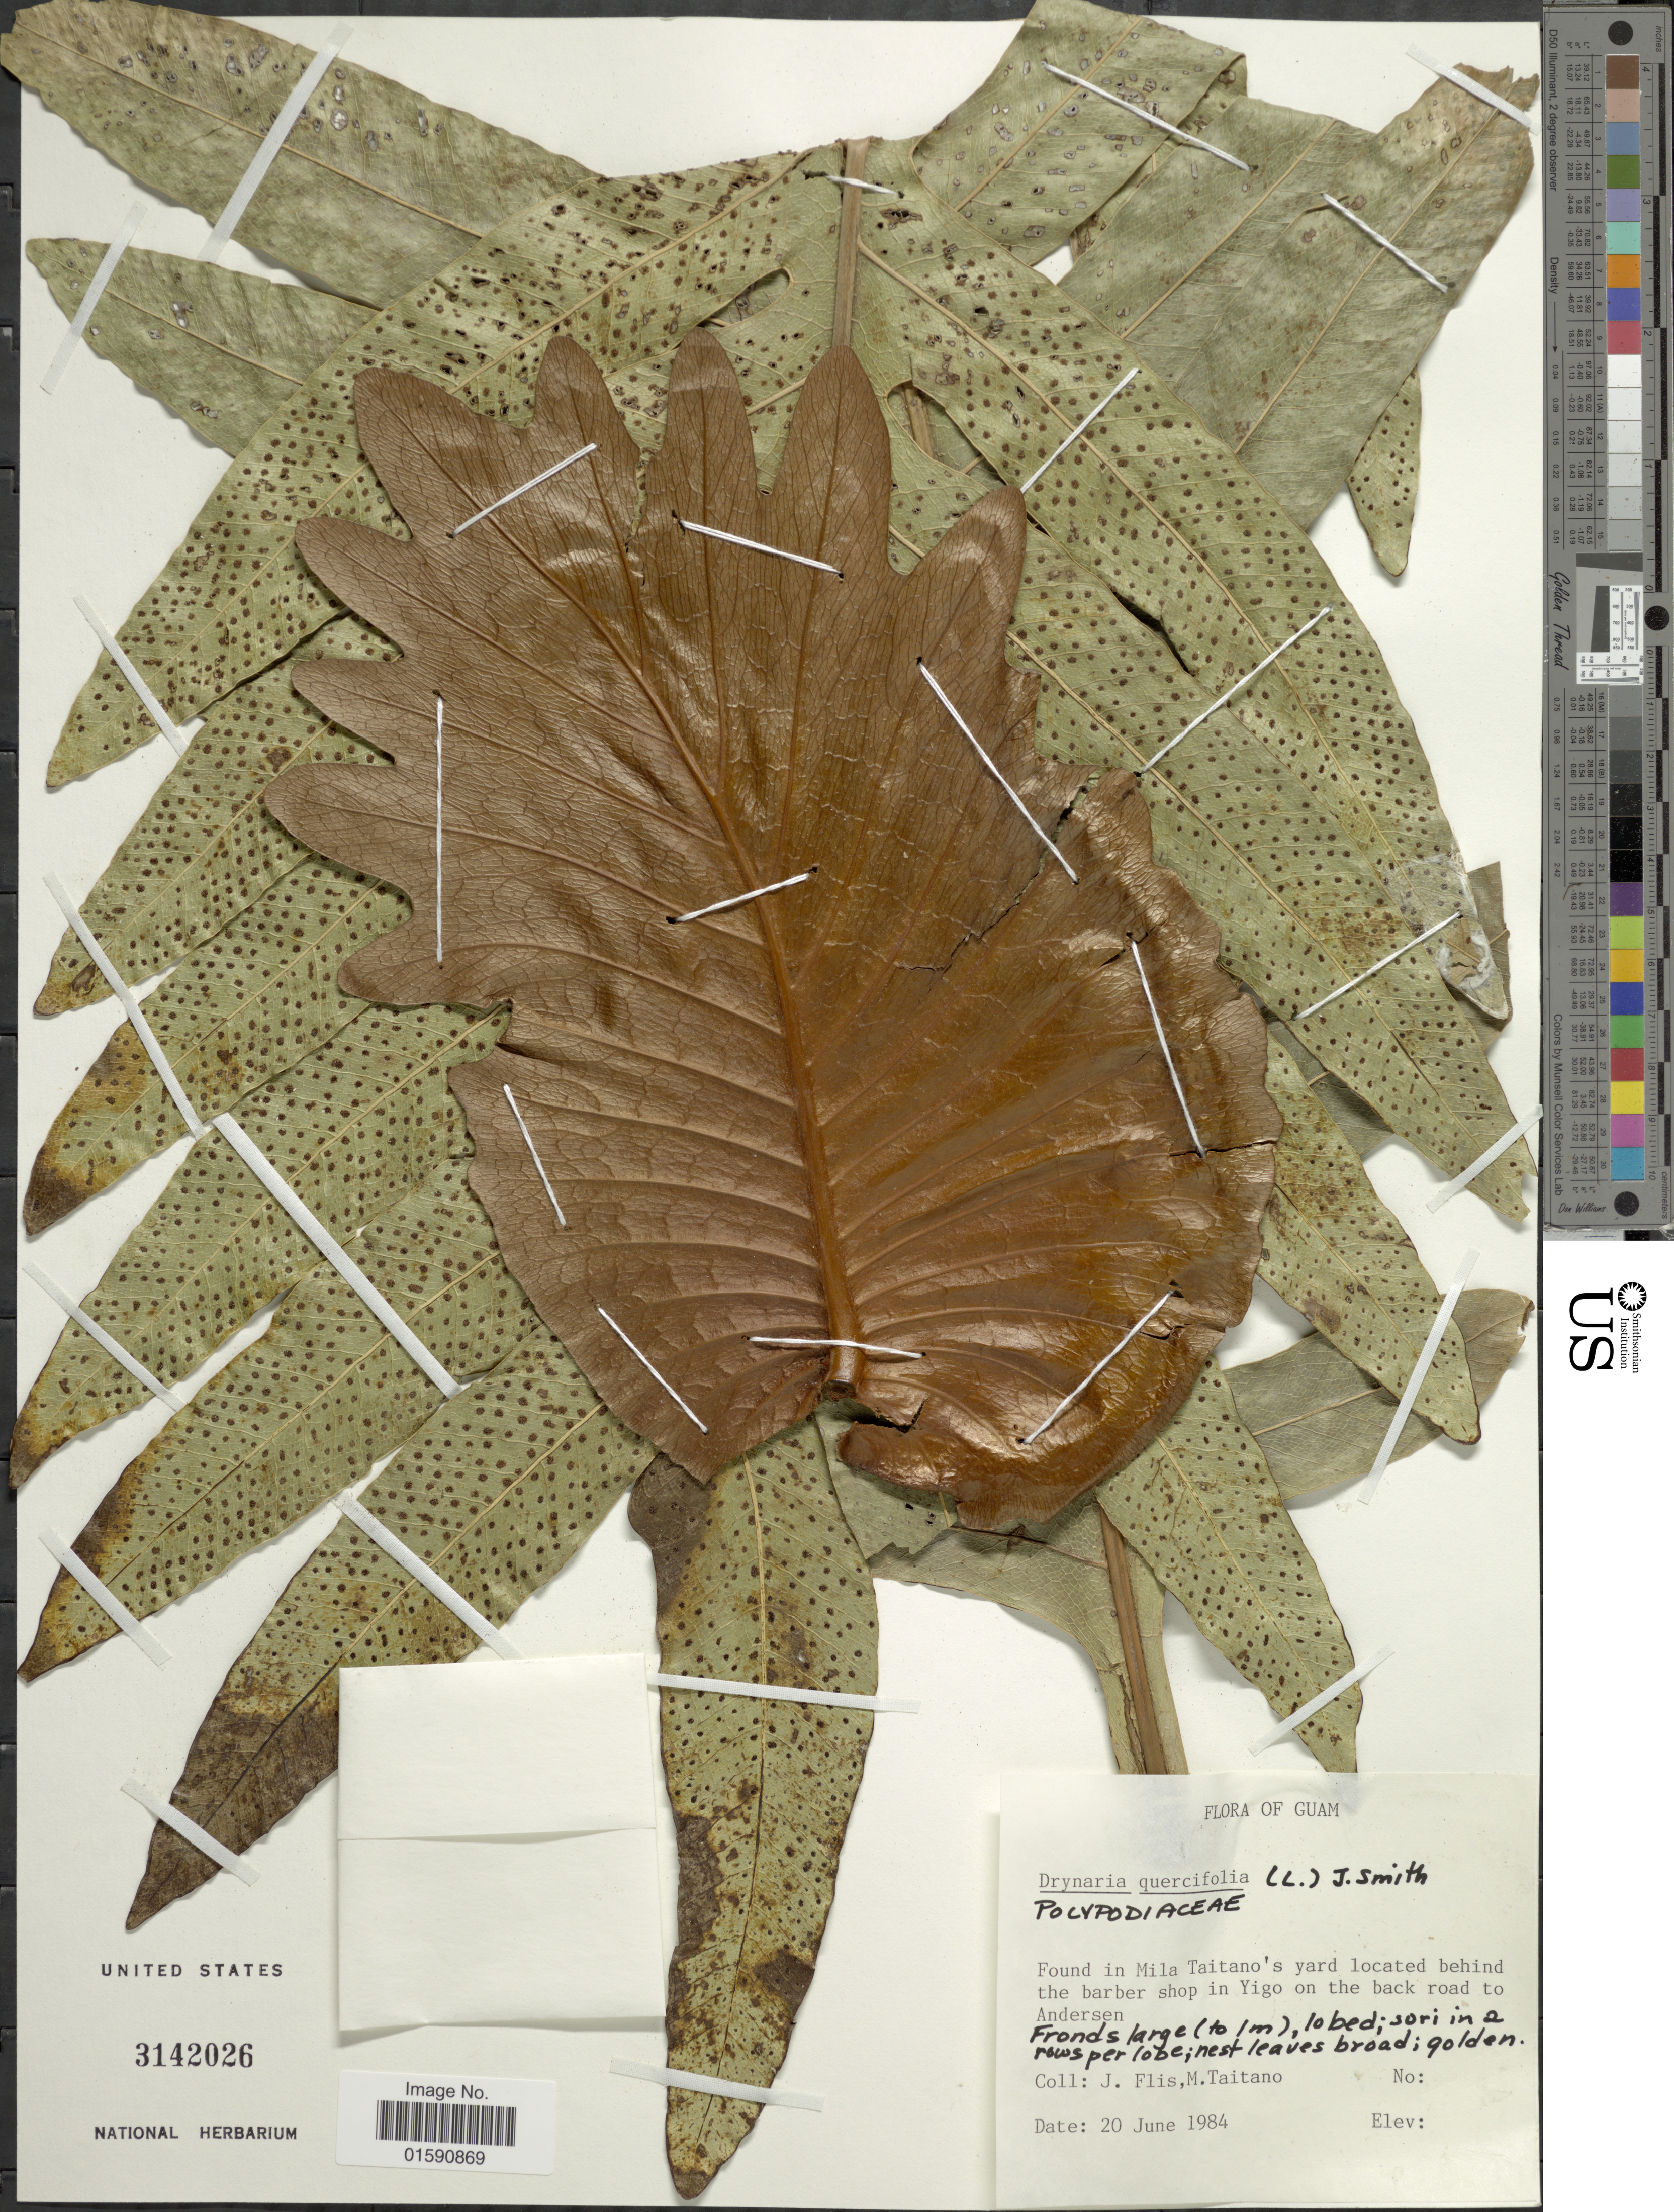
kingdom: Plantae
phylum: Tracheophyta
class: Polypodiopsida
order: Polypodiales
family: Polypodiaceae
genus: Drynaria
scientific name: Drynaria quercifolia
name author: (L.) J. Sm.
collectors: J. Flis & M. Taitano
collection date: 1984-06-20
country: Guam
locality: Found in Mila Tatitano's yard located behind the barber shop in Yigo on the back road to Andersen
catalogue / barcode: US 3142026